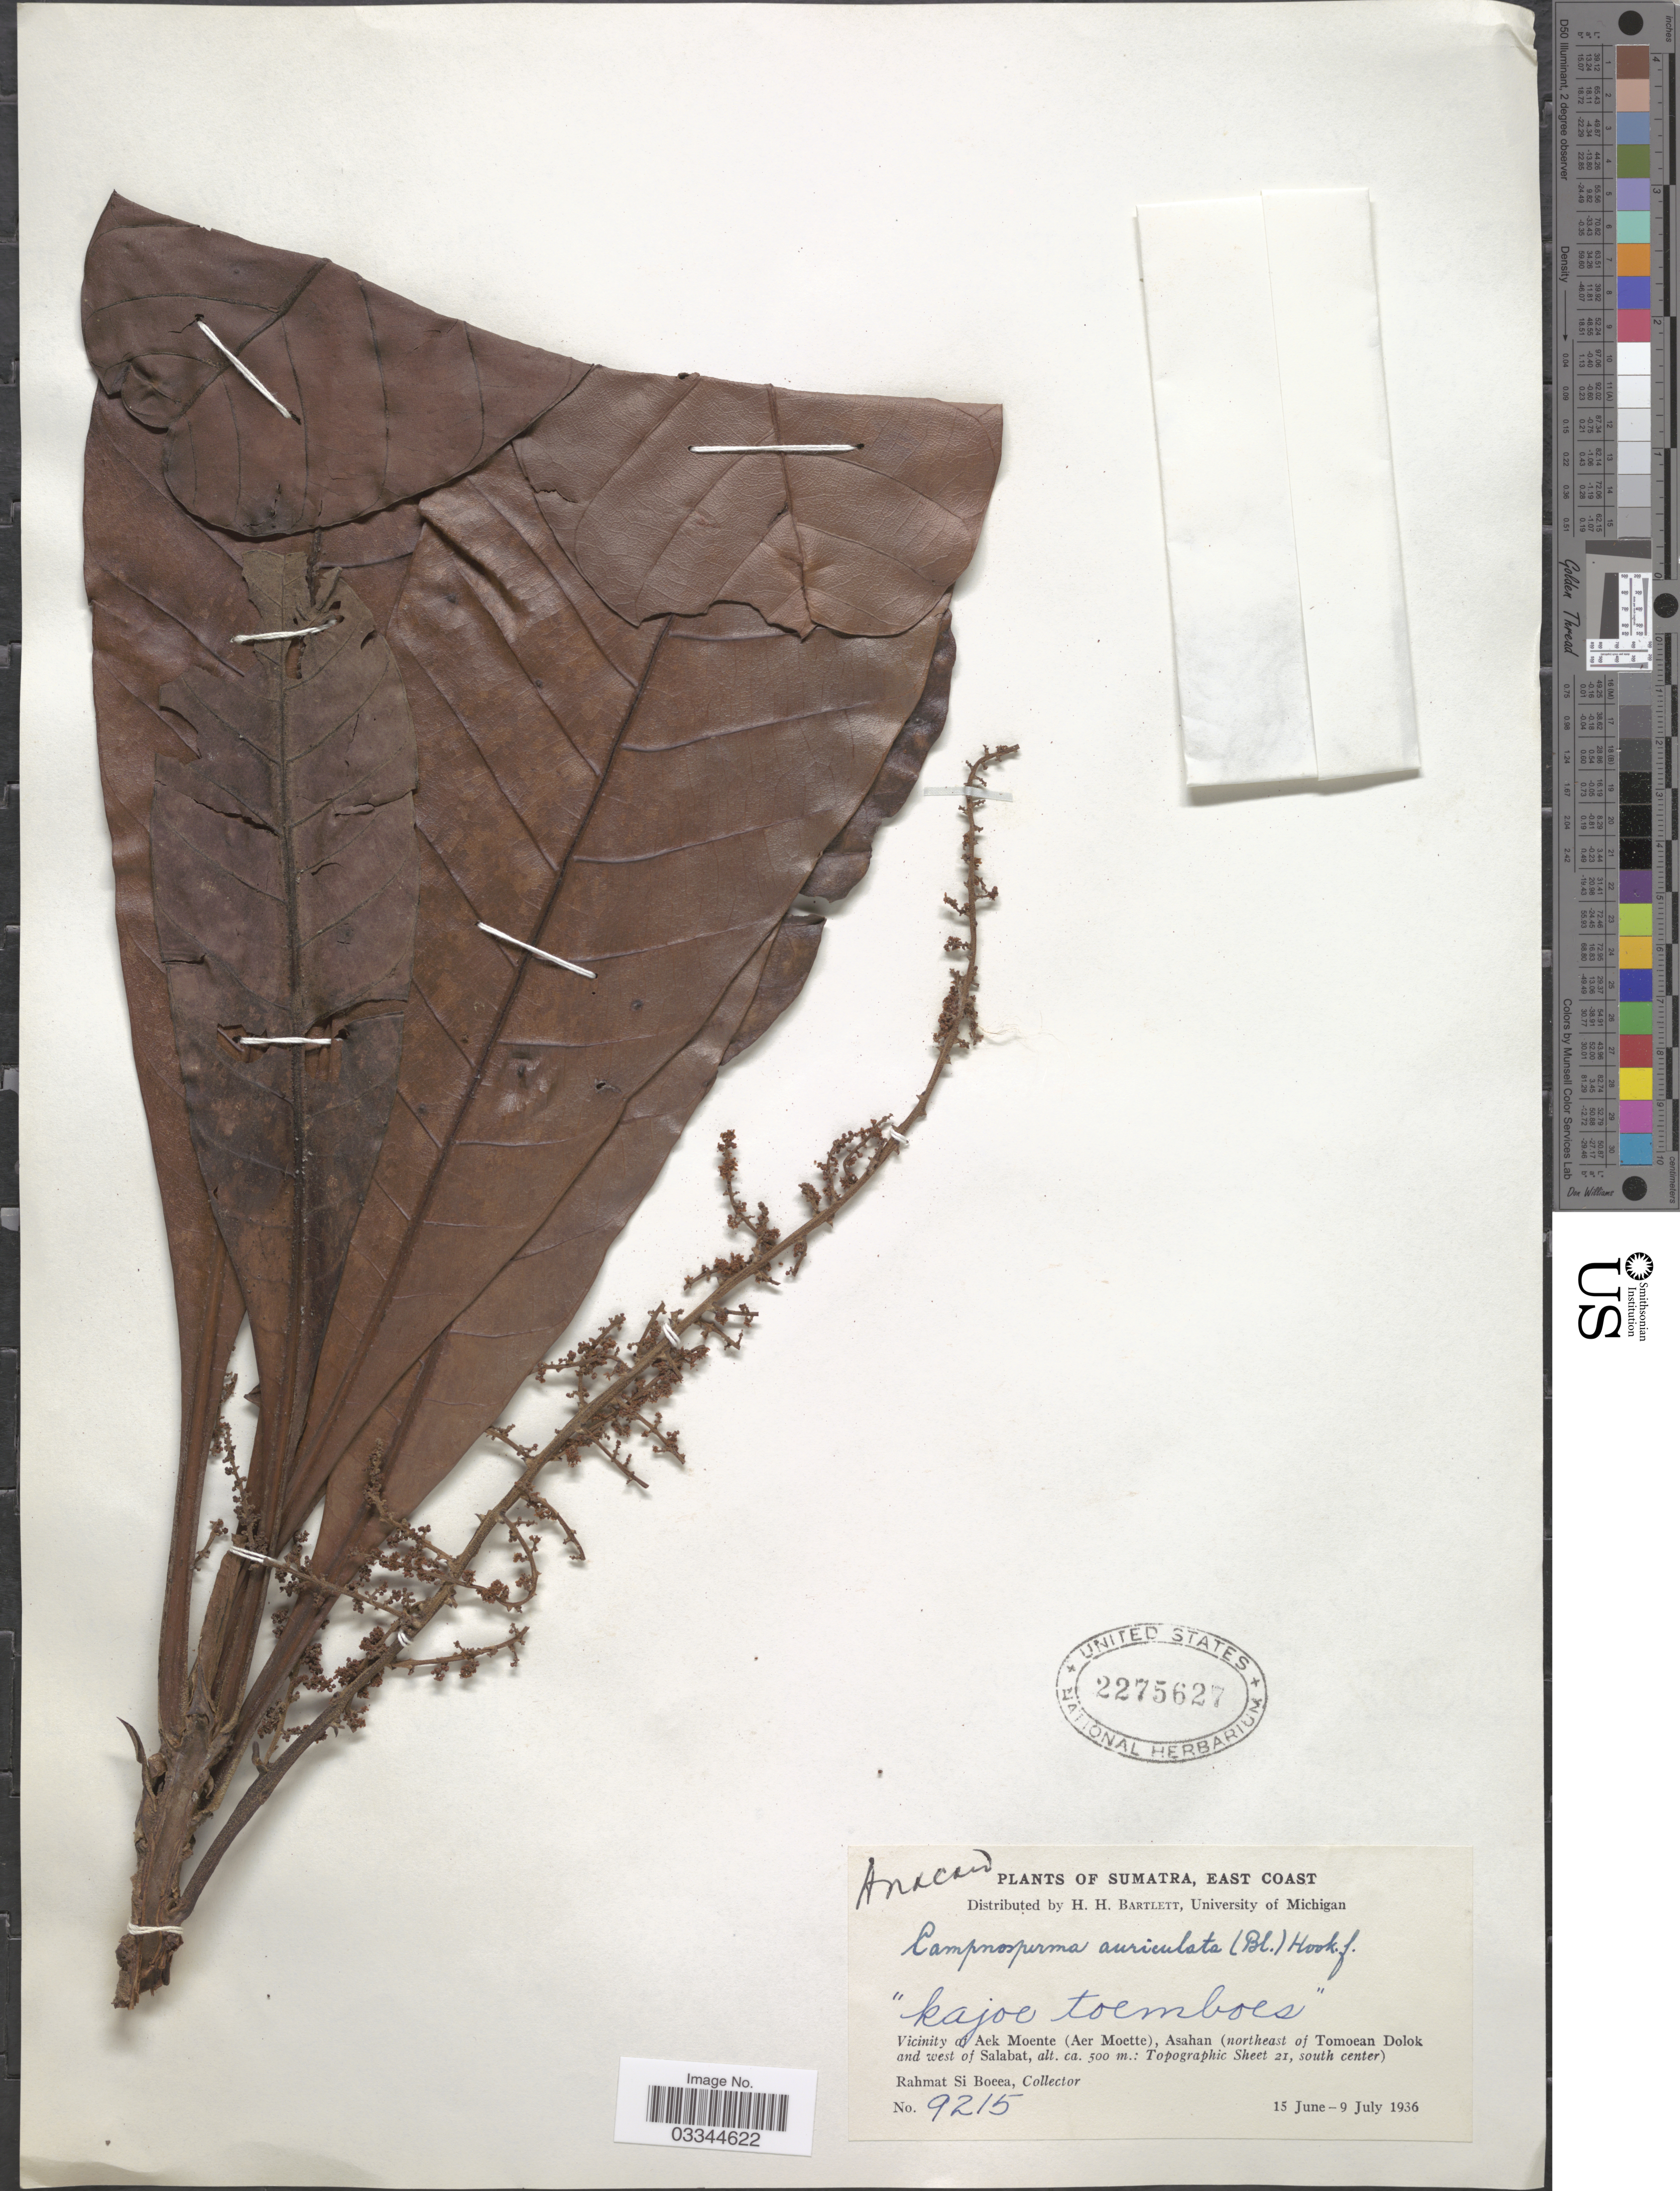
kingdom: Plantae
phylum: Tracheophyta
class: Magnoliopsida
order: Sapindales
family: Anacardiaceae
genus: Campnosperma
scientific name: Campnosperma auriculatum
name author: (Blume) Hook. f.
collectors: Rahmat Si Boeea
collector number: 9215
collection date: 1936-06-15/1936-07-09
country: Indonesia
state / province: Sumatra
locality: East Coast. Vicinity of Aek Moente (Aer Moette), Asahan (northeast of Tomoean Dolok and west of Salabat. Topographic Sheet 21, south center).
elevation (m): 500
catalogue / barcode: US 2275627